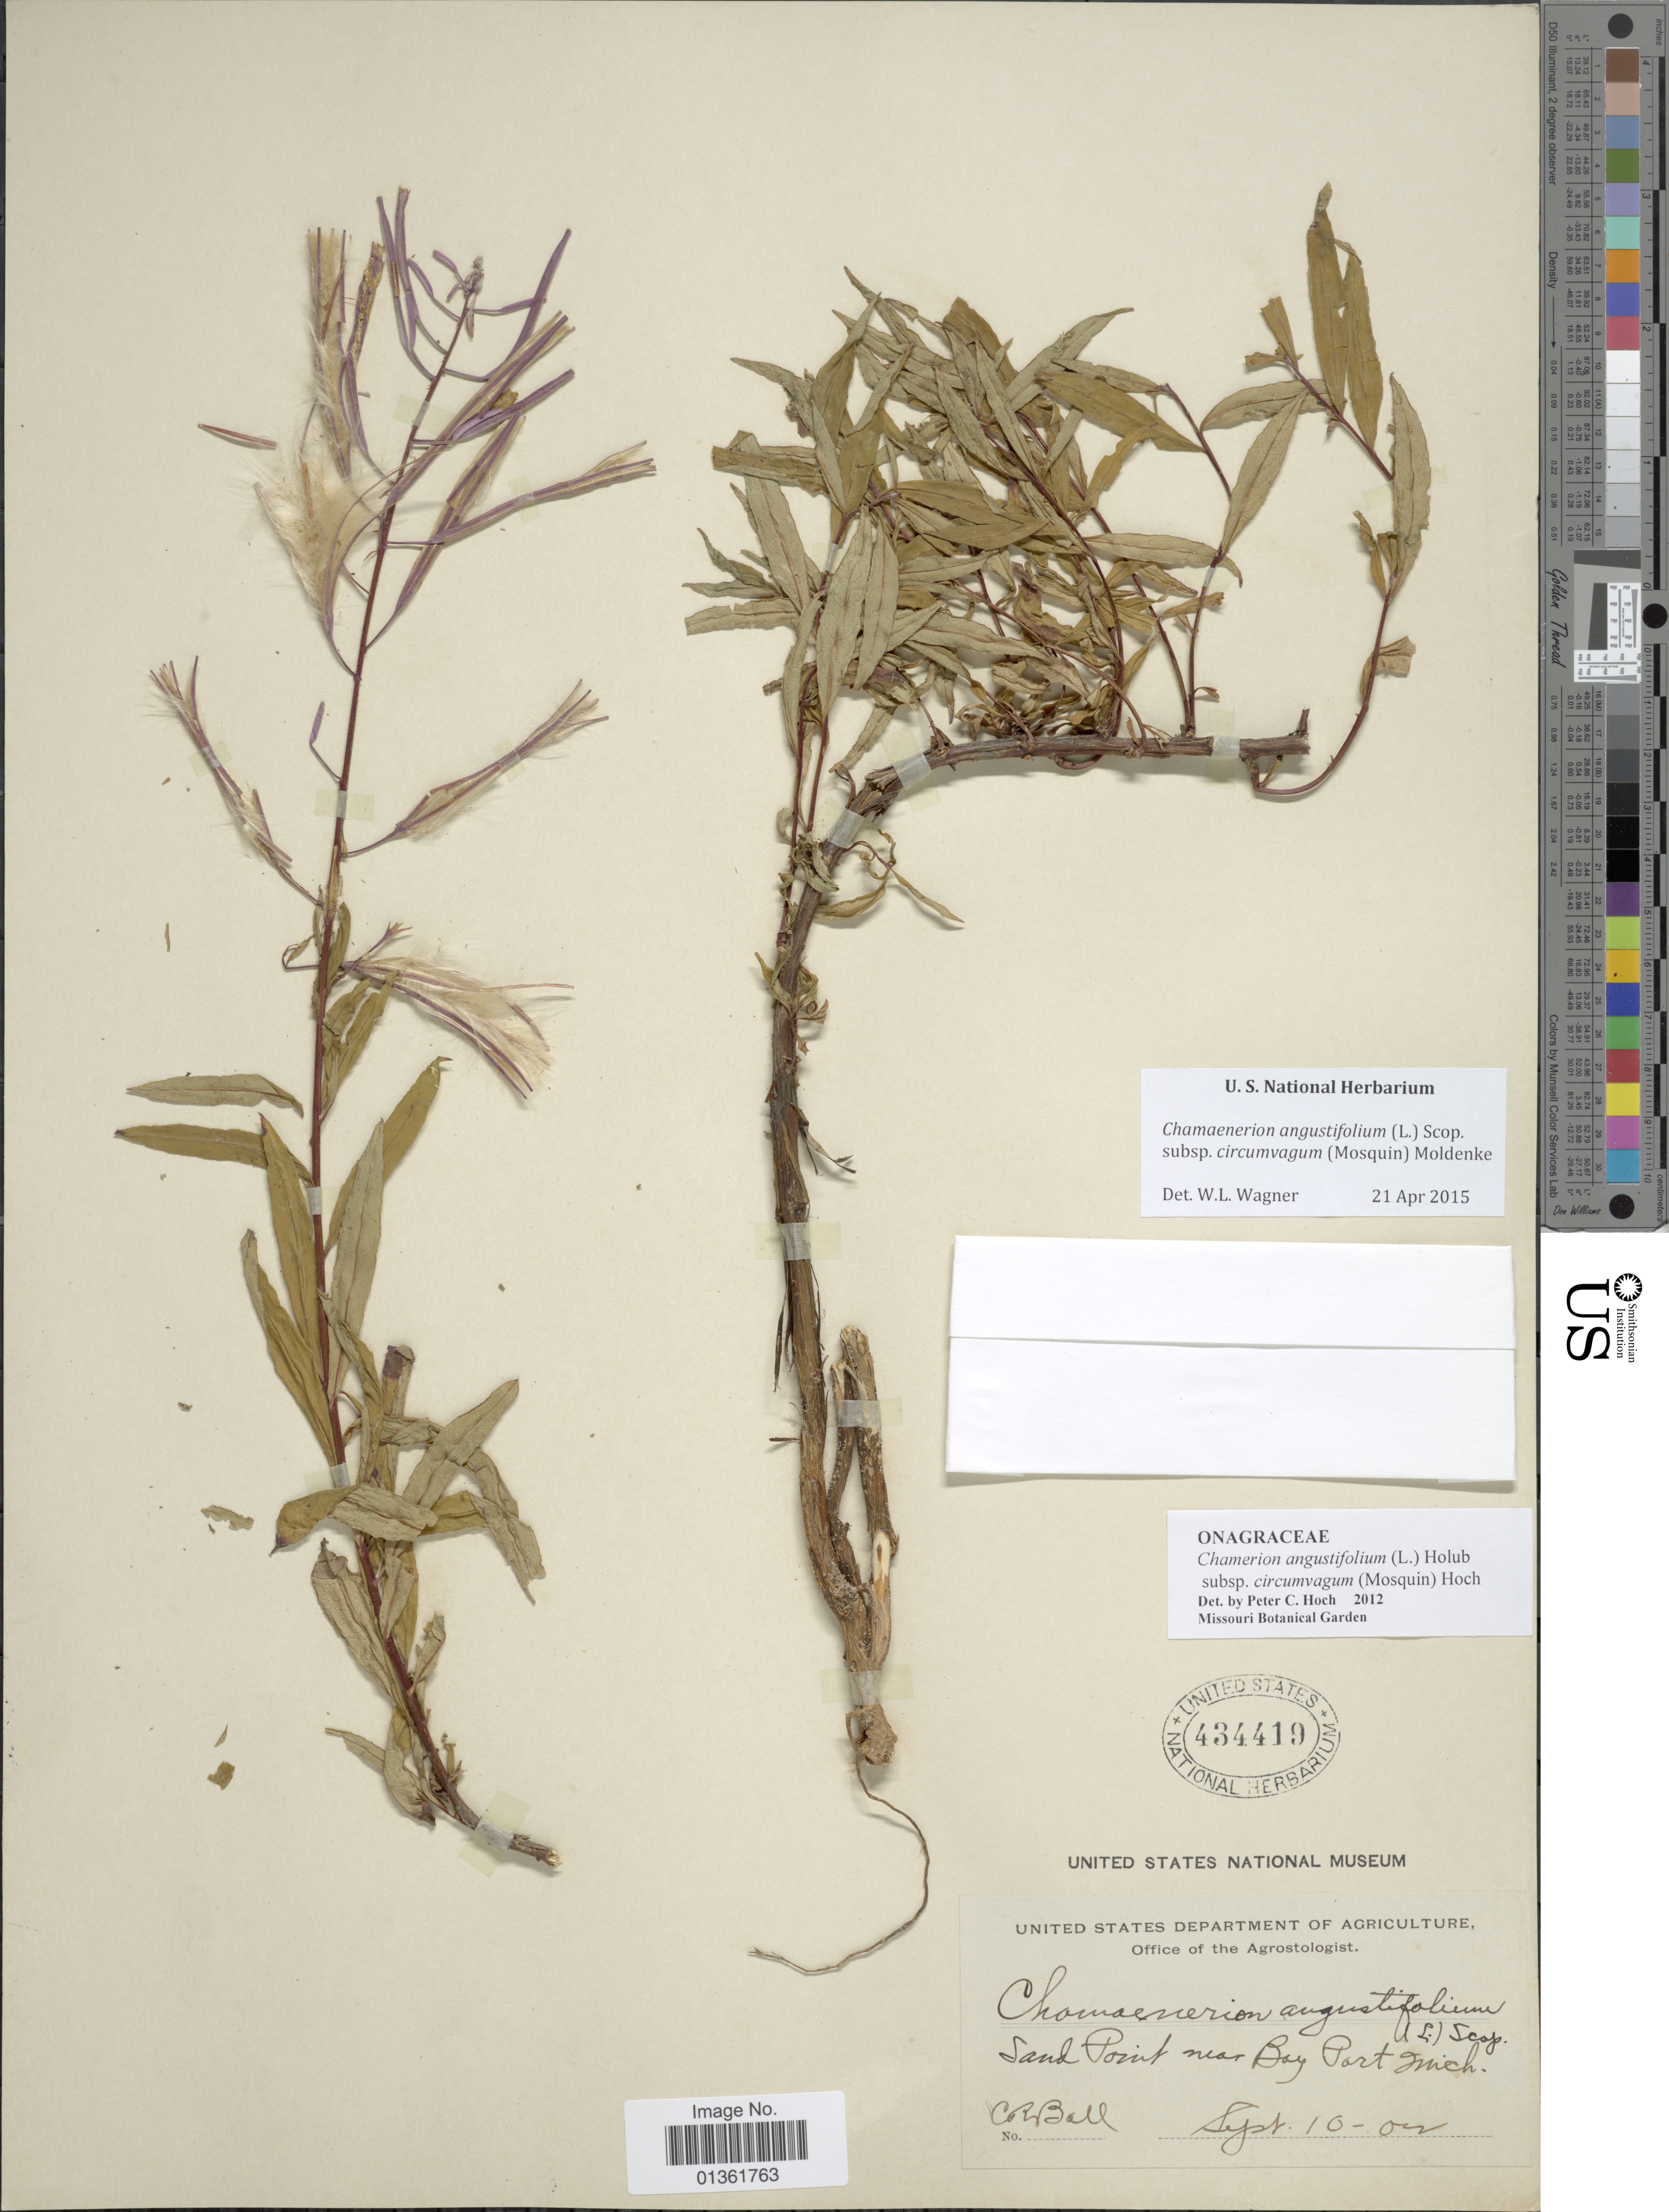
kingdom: Plantae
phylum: Tracheophyta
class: Magnoliopsida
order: Myrtales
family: Onagraceae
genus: Chamaenerion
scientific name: Chamaenerion angustifolium subsp. circumvagum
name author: (Mosquin) Moldenke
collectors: C. R. Ball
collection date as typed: Transcribed d/m/y: 10/9/2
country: United States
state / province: Michigan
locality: Sand Point near Bay Port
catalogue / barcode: US 434419